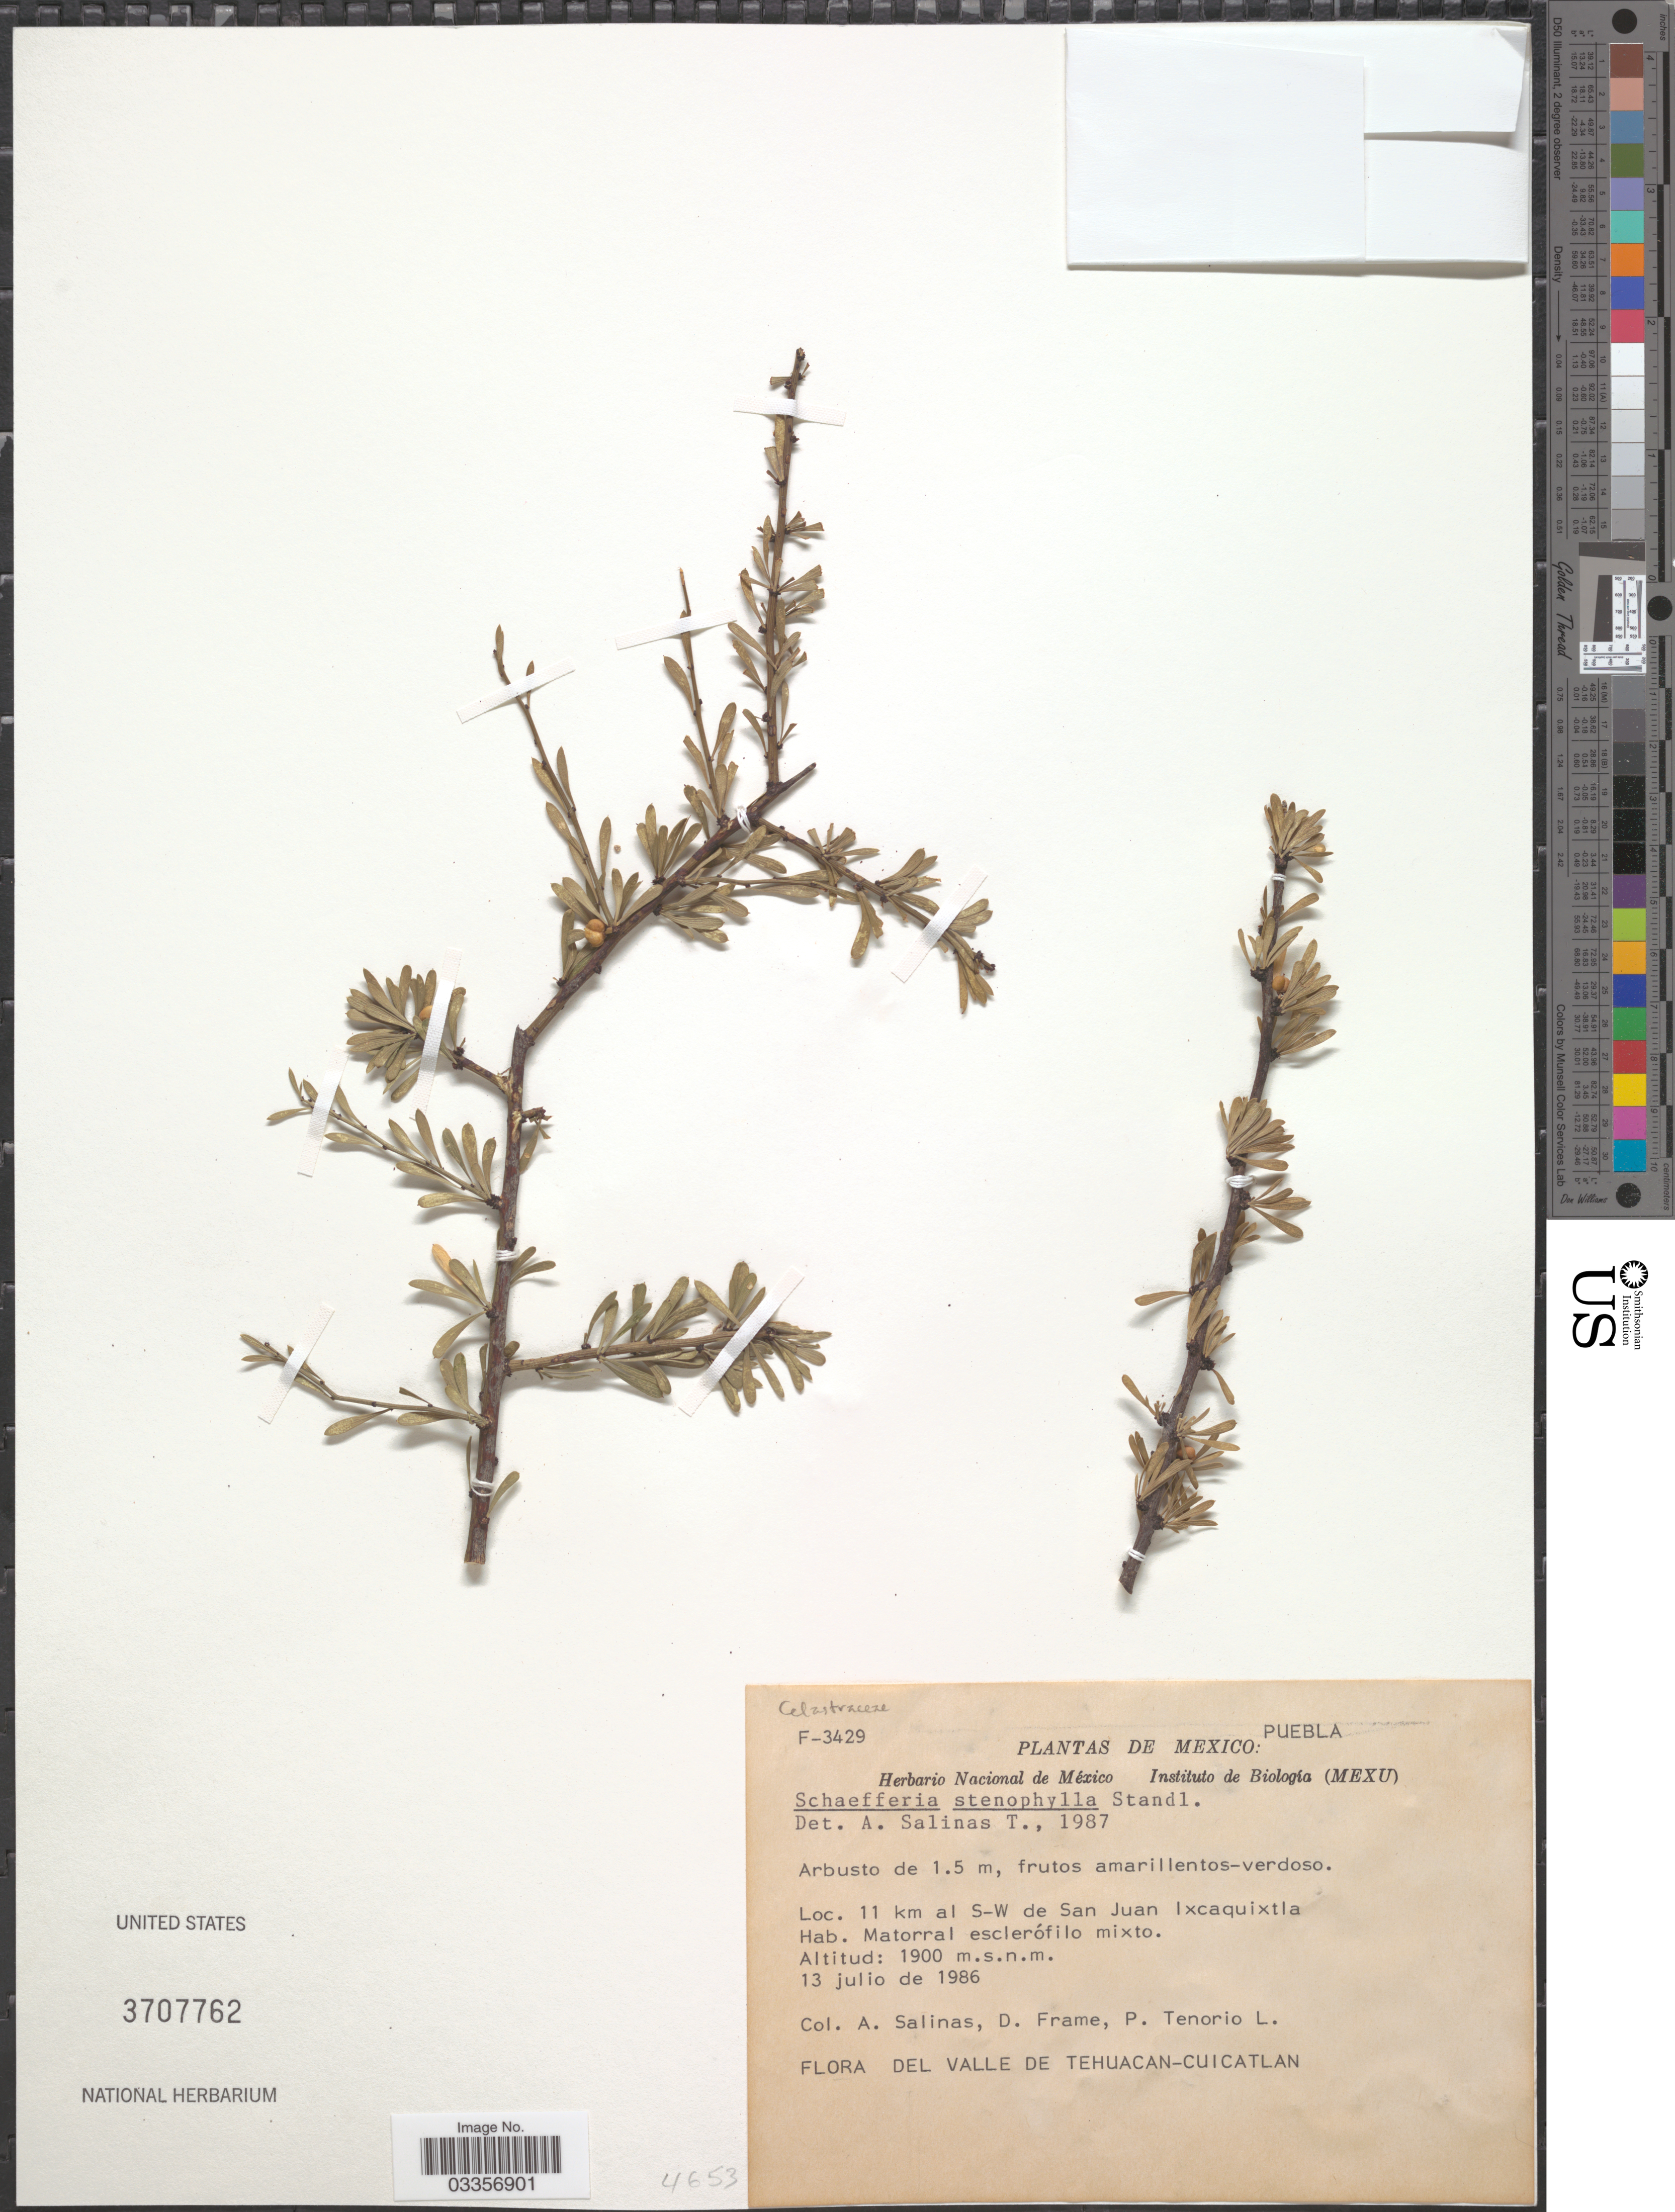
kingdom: Plantae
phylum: Tracheophyta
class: Magnoliopsida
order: Celastrales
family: Celastraceae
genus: Schaefferia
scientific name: Schaefferia stenophylla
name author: Standl.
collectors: A. Salinas, D. Frame & P. Tenorio L.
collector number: F-3429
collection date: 1986-07-13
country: Mexico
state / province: Puebla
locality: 11 km al S-W de San Juan Ixcaquixtla.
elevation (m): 1900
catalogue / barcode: US 3707762